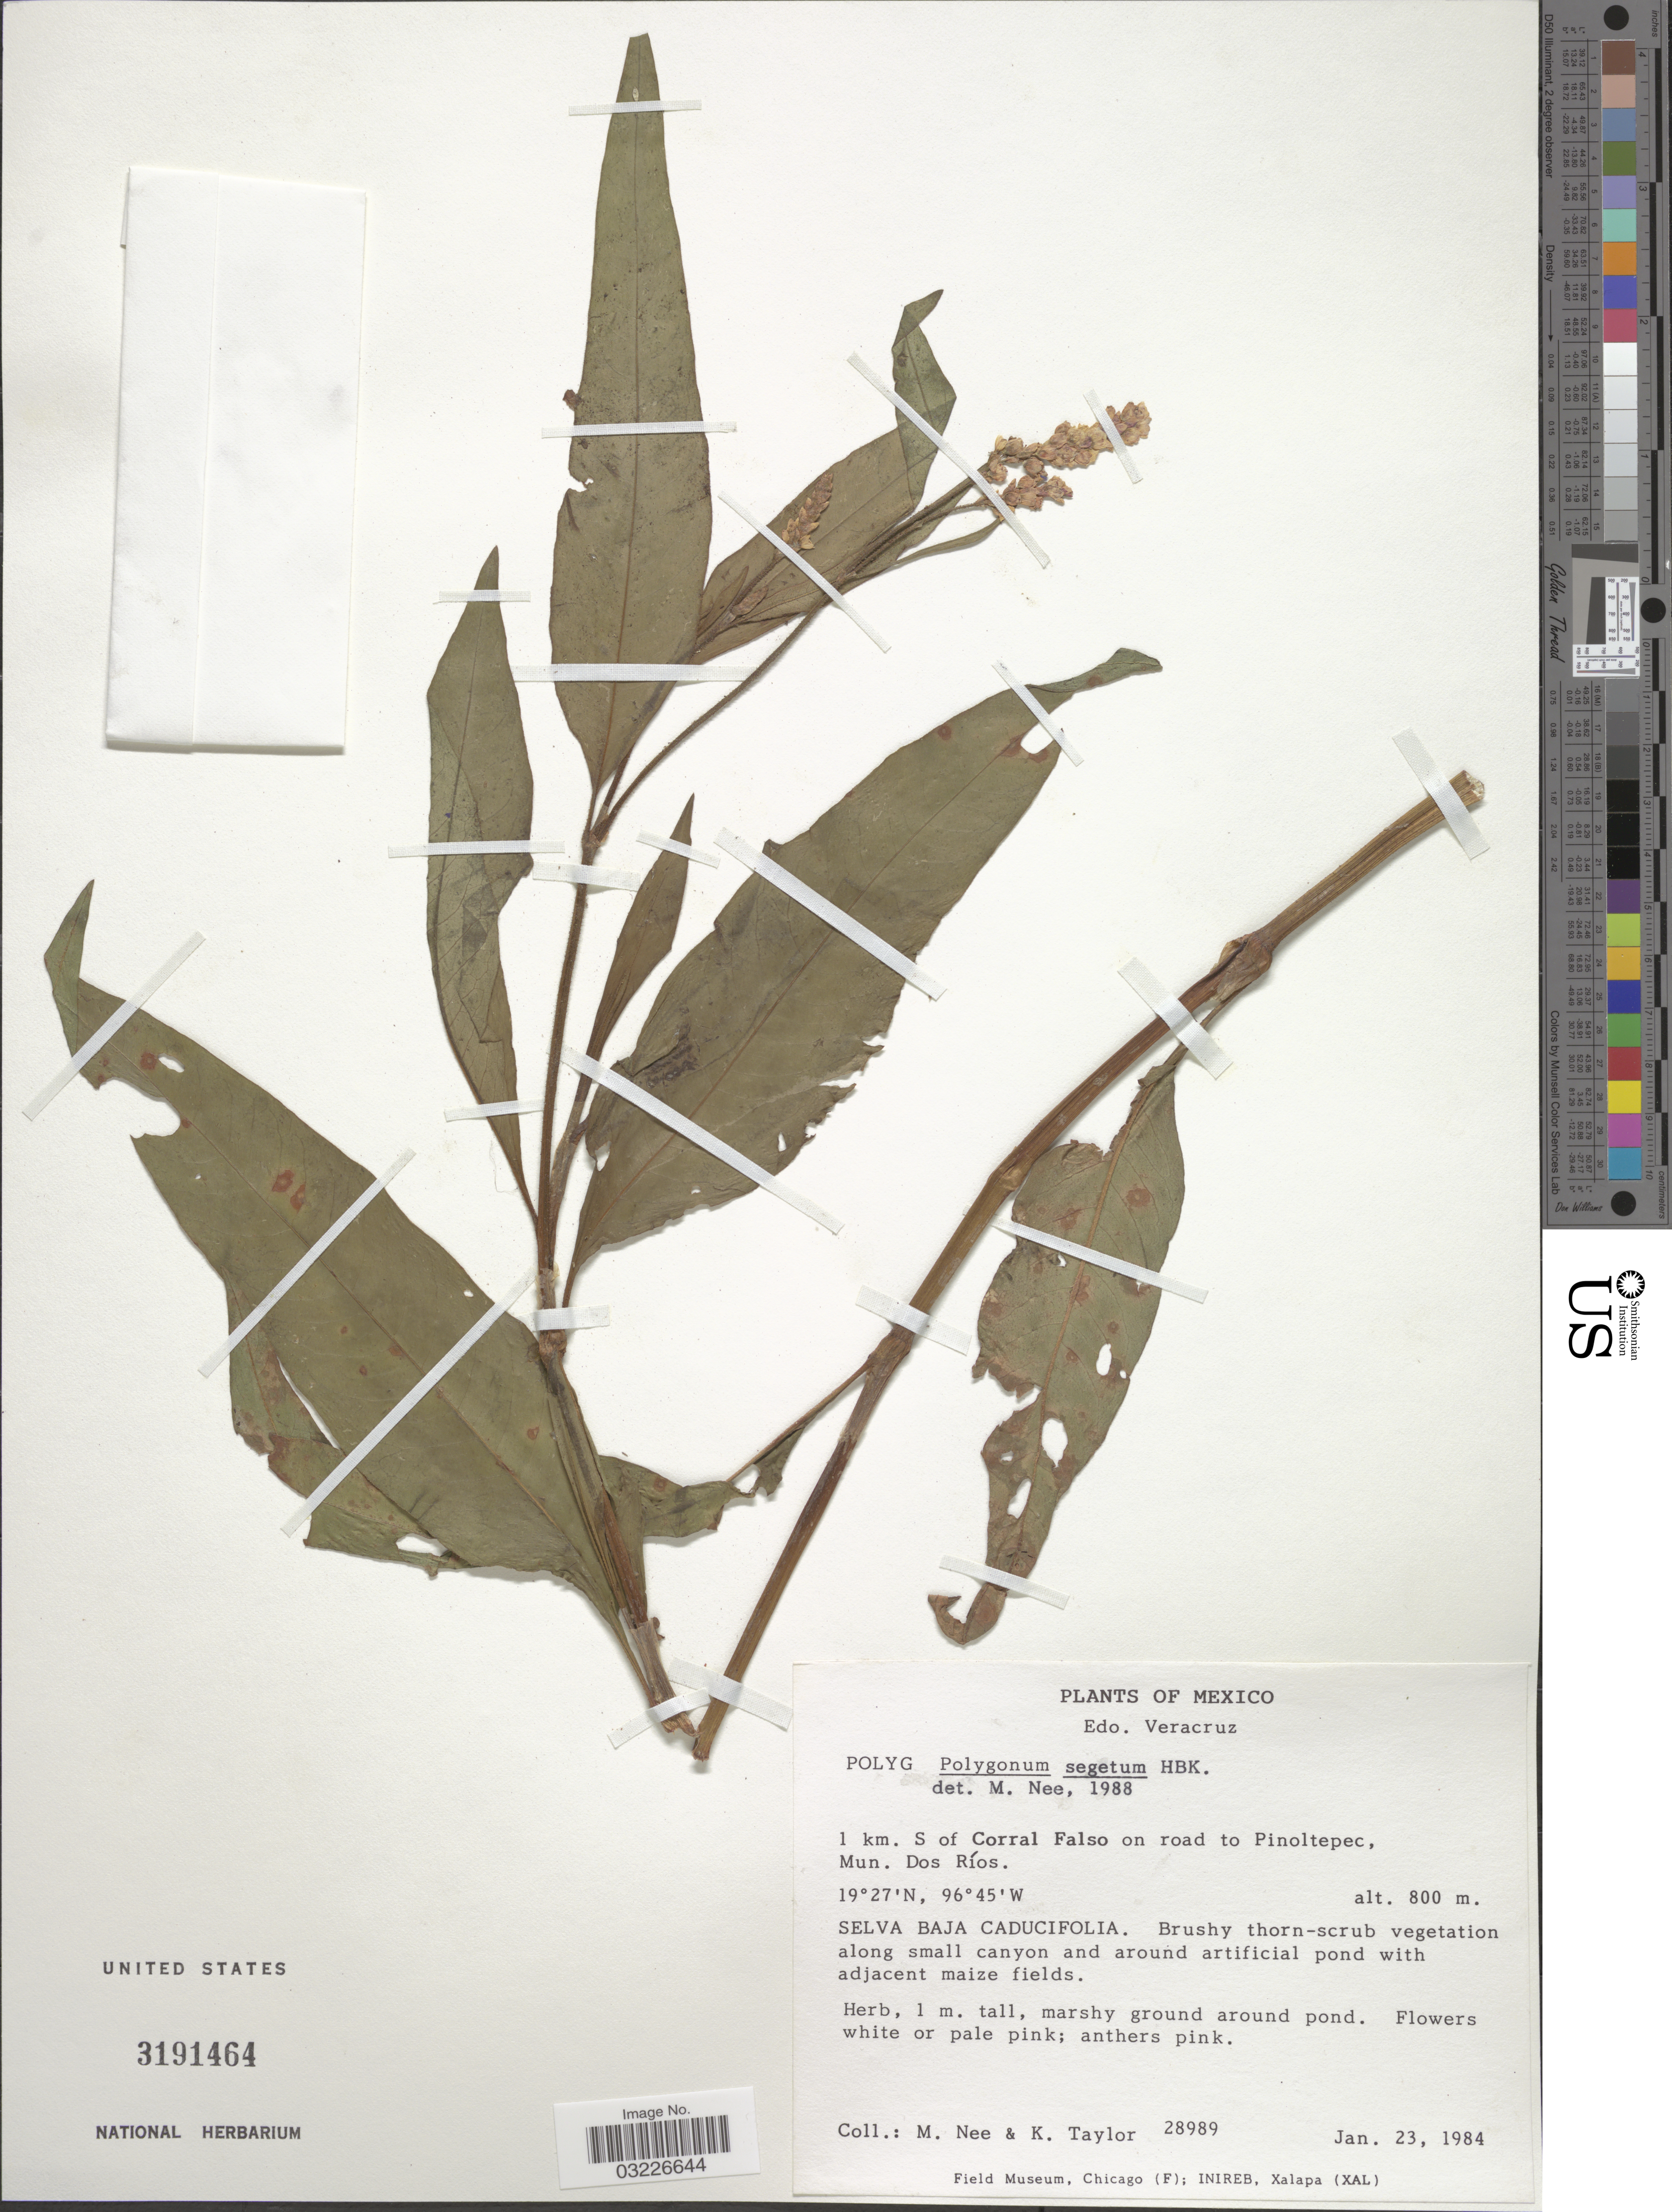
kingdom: Plantae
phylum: Tracheophyta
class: Magnoliopsida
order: Caryophyllales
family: Polygonaceae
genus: Persicaria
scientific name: Persicaria sp.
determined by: Atha, D. E.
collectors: M. Nee & K. Taylor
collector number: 28989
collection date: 1984-01-23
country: Mexico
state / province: Veracruz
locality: Edo. Veracruz. 1 km. S of Corral Falso on road to Pinoltepec, Mun. Dos Ríos.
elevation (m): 800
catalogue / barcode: US 3191464